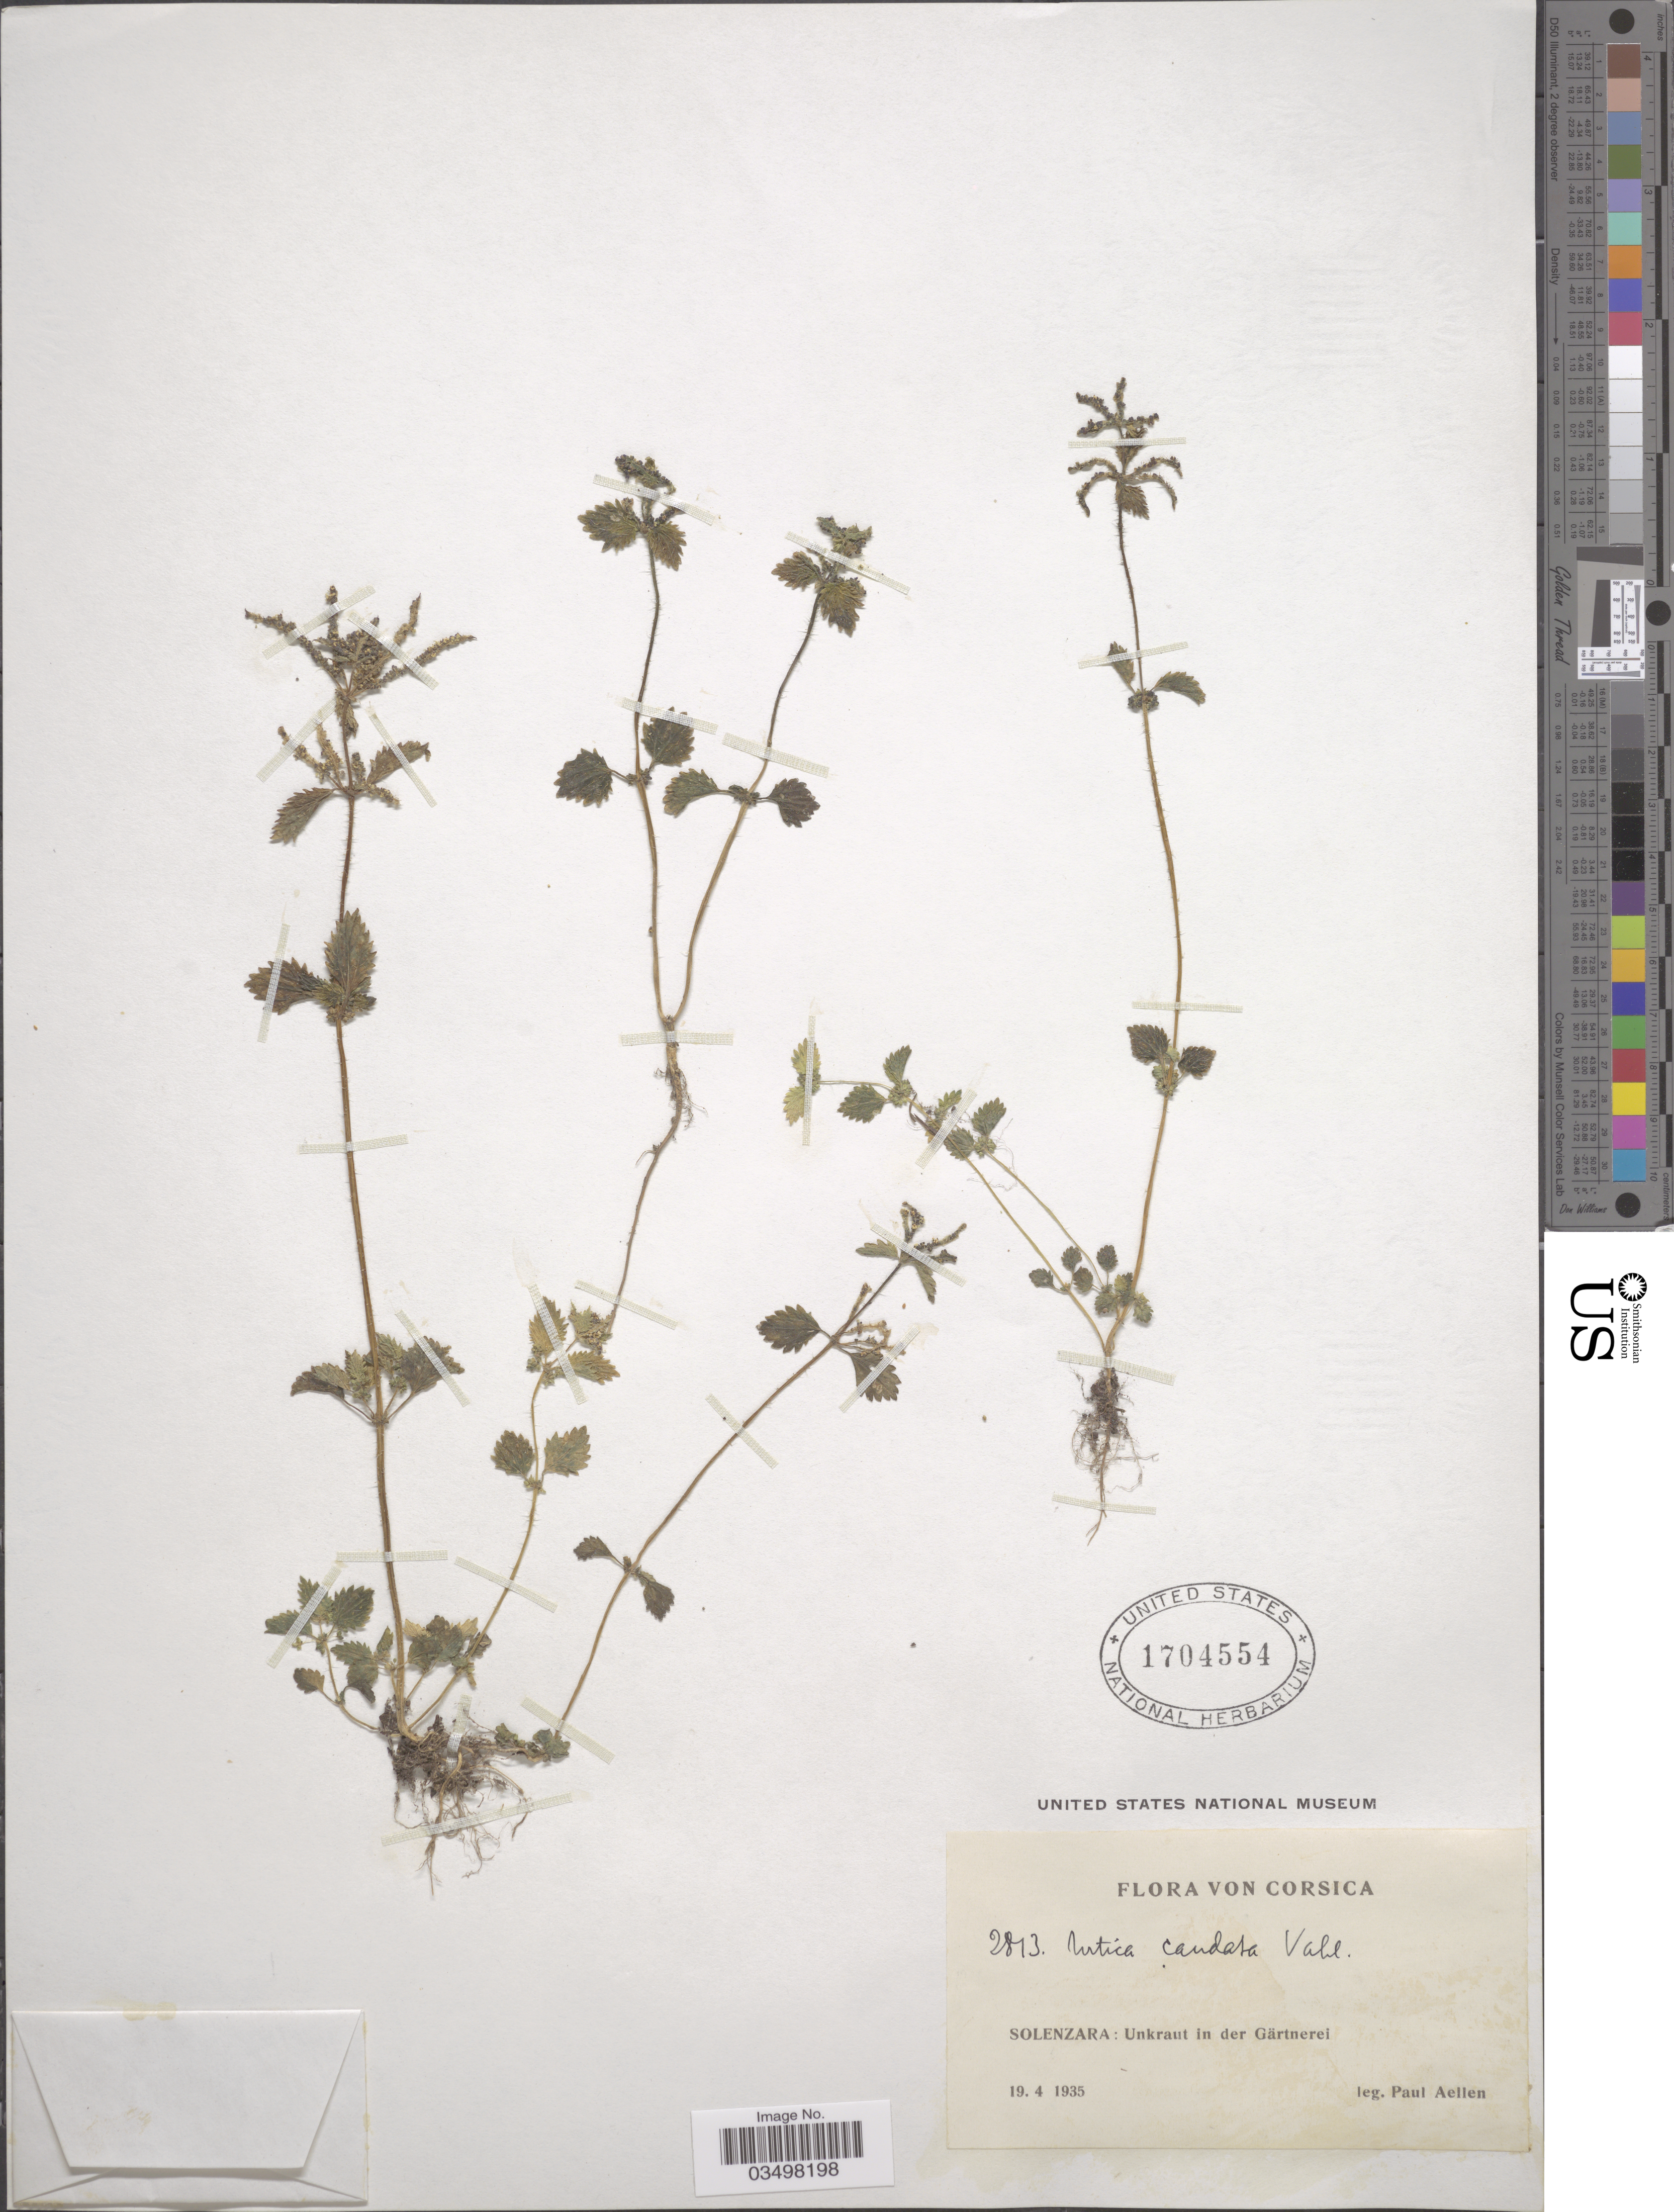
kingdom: Plantae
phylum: Tracheophyta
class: Magnoliopsida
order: Rosales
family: Urticaceae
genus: Urtica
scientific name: Urtica membranacea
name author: Poir.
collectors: P. Aellen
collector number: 2813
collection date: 1935-04-19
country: France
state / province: Corsica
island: Corse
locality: Solenzara: Unkraut in der Gärtnerei.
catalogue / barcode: US 1704554